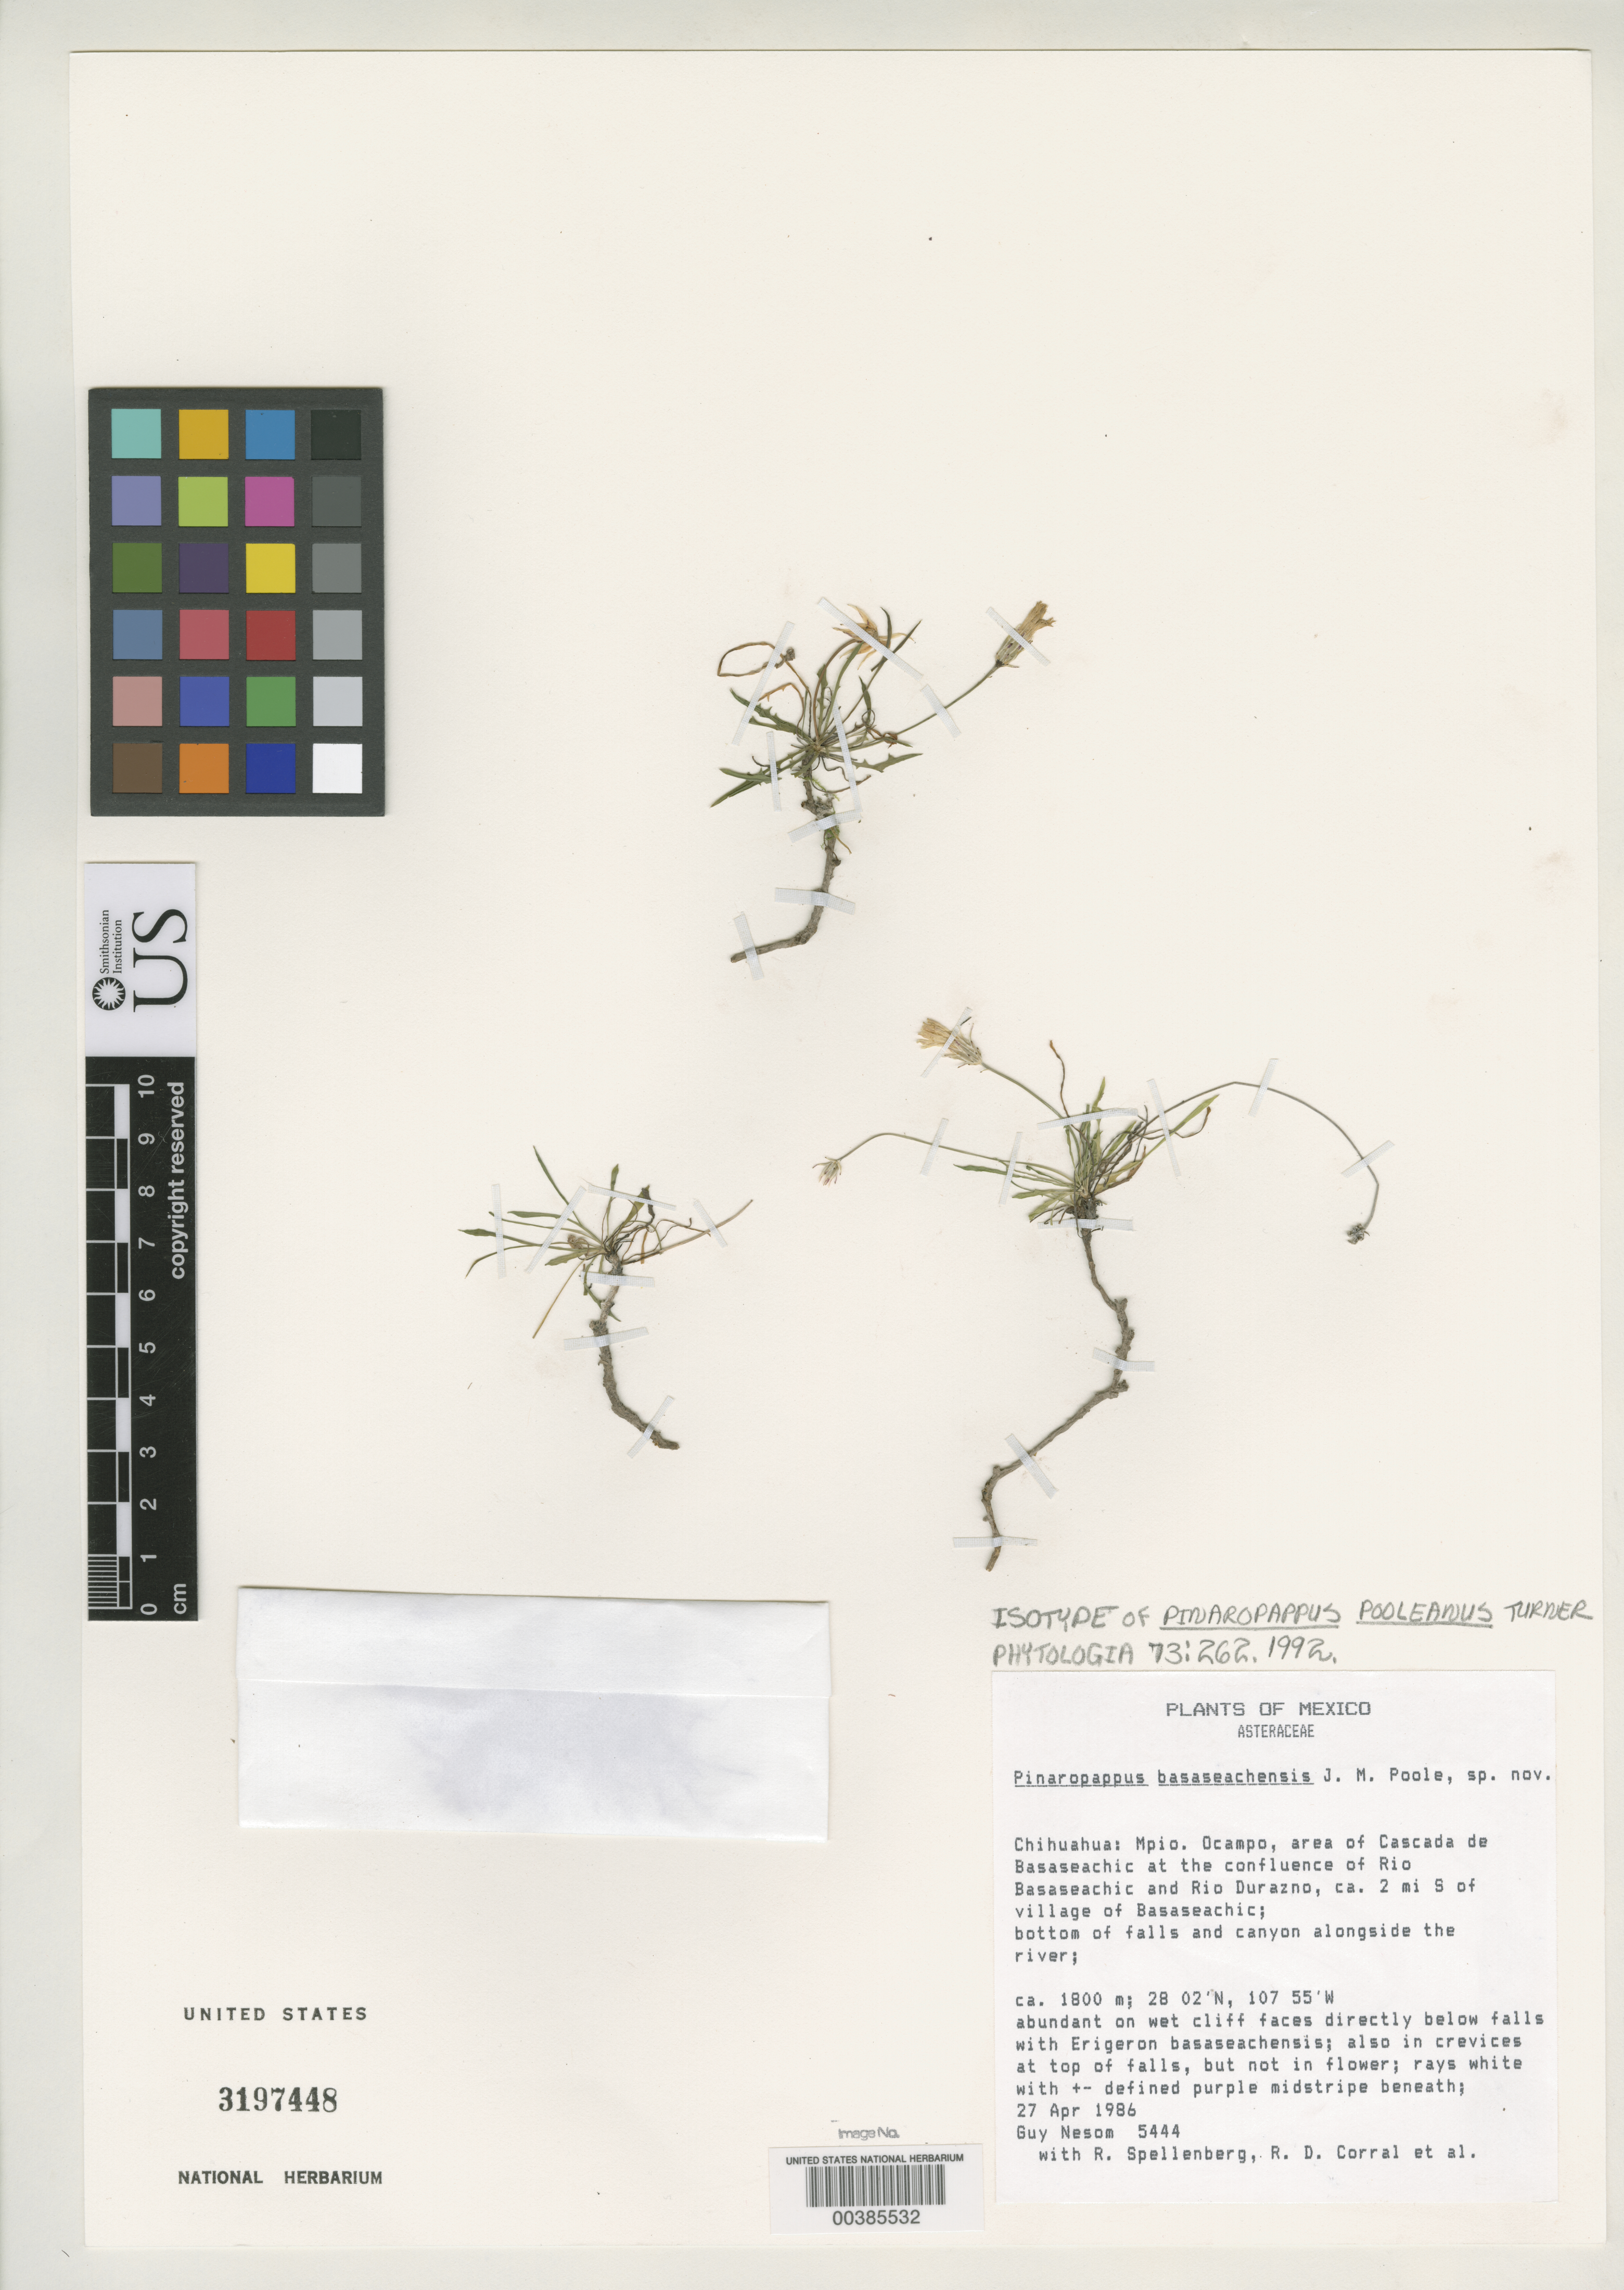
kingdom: Plantae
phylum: Tracheophyta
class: Magnoliopsida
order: Asterales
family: Asteraceae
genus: Pinaropappus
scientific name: Pinaropappus pooleanus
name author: B.L. Turner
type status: Isotype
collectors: G. L. Nesom, R. W. Spellenberg & R. Corral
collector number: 5444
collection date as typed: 27 Apr 1986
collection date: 1986-04-27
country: Mexico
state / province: Chihuahua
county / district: Ocampo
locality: Area of Cascada de Basaseachic at confluence of Rio Basaseachic & Rio Durazno, ca. 2 mi S of Basaseachic village.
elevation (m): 1800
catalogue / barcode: US 3197448